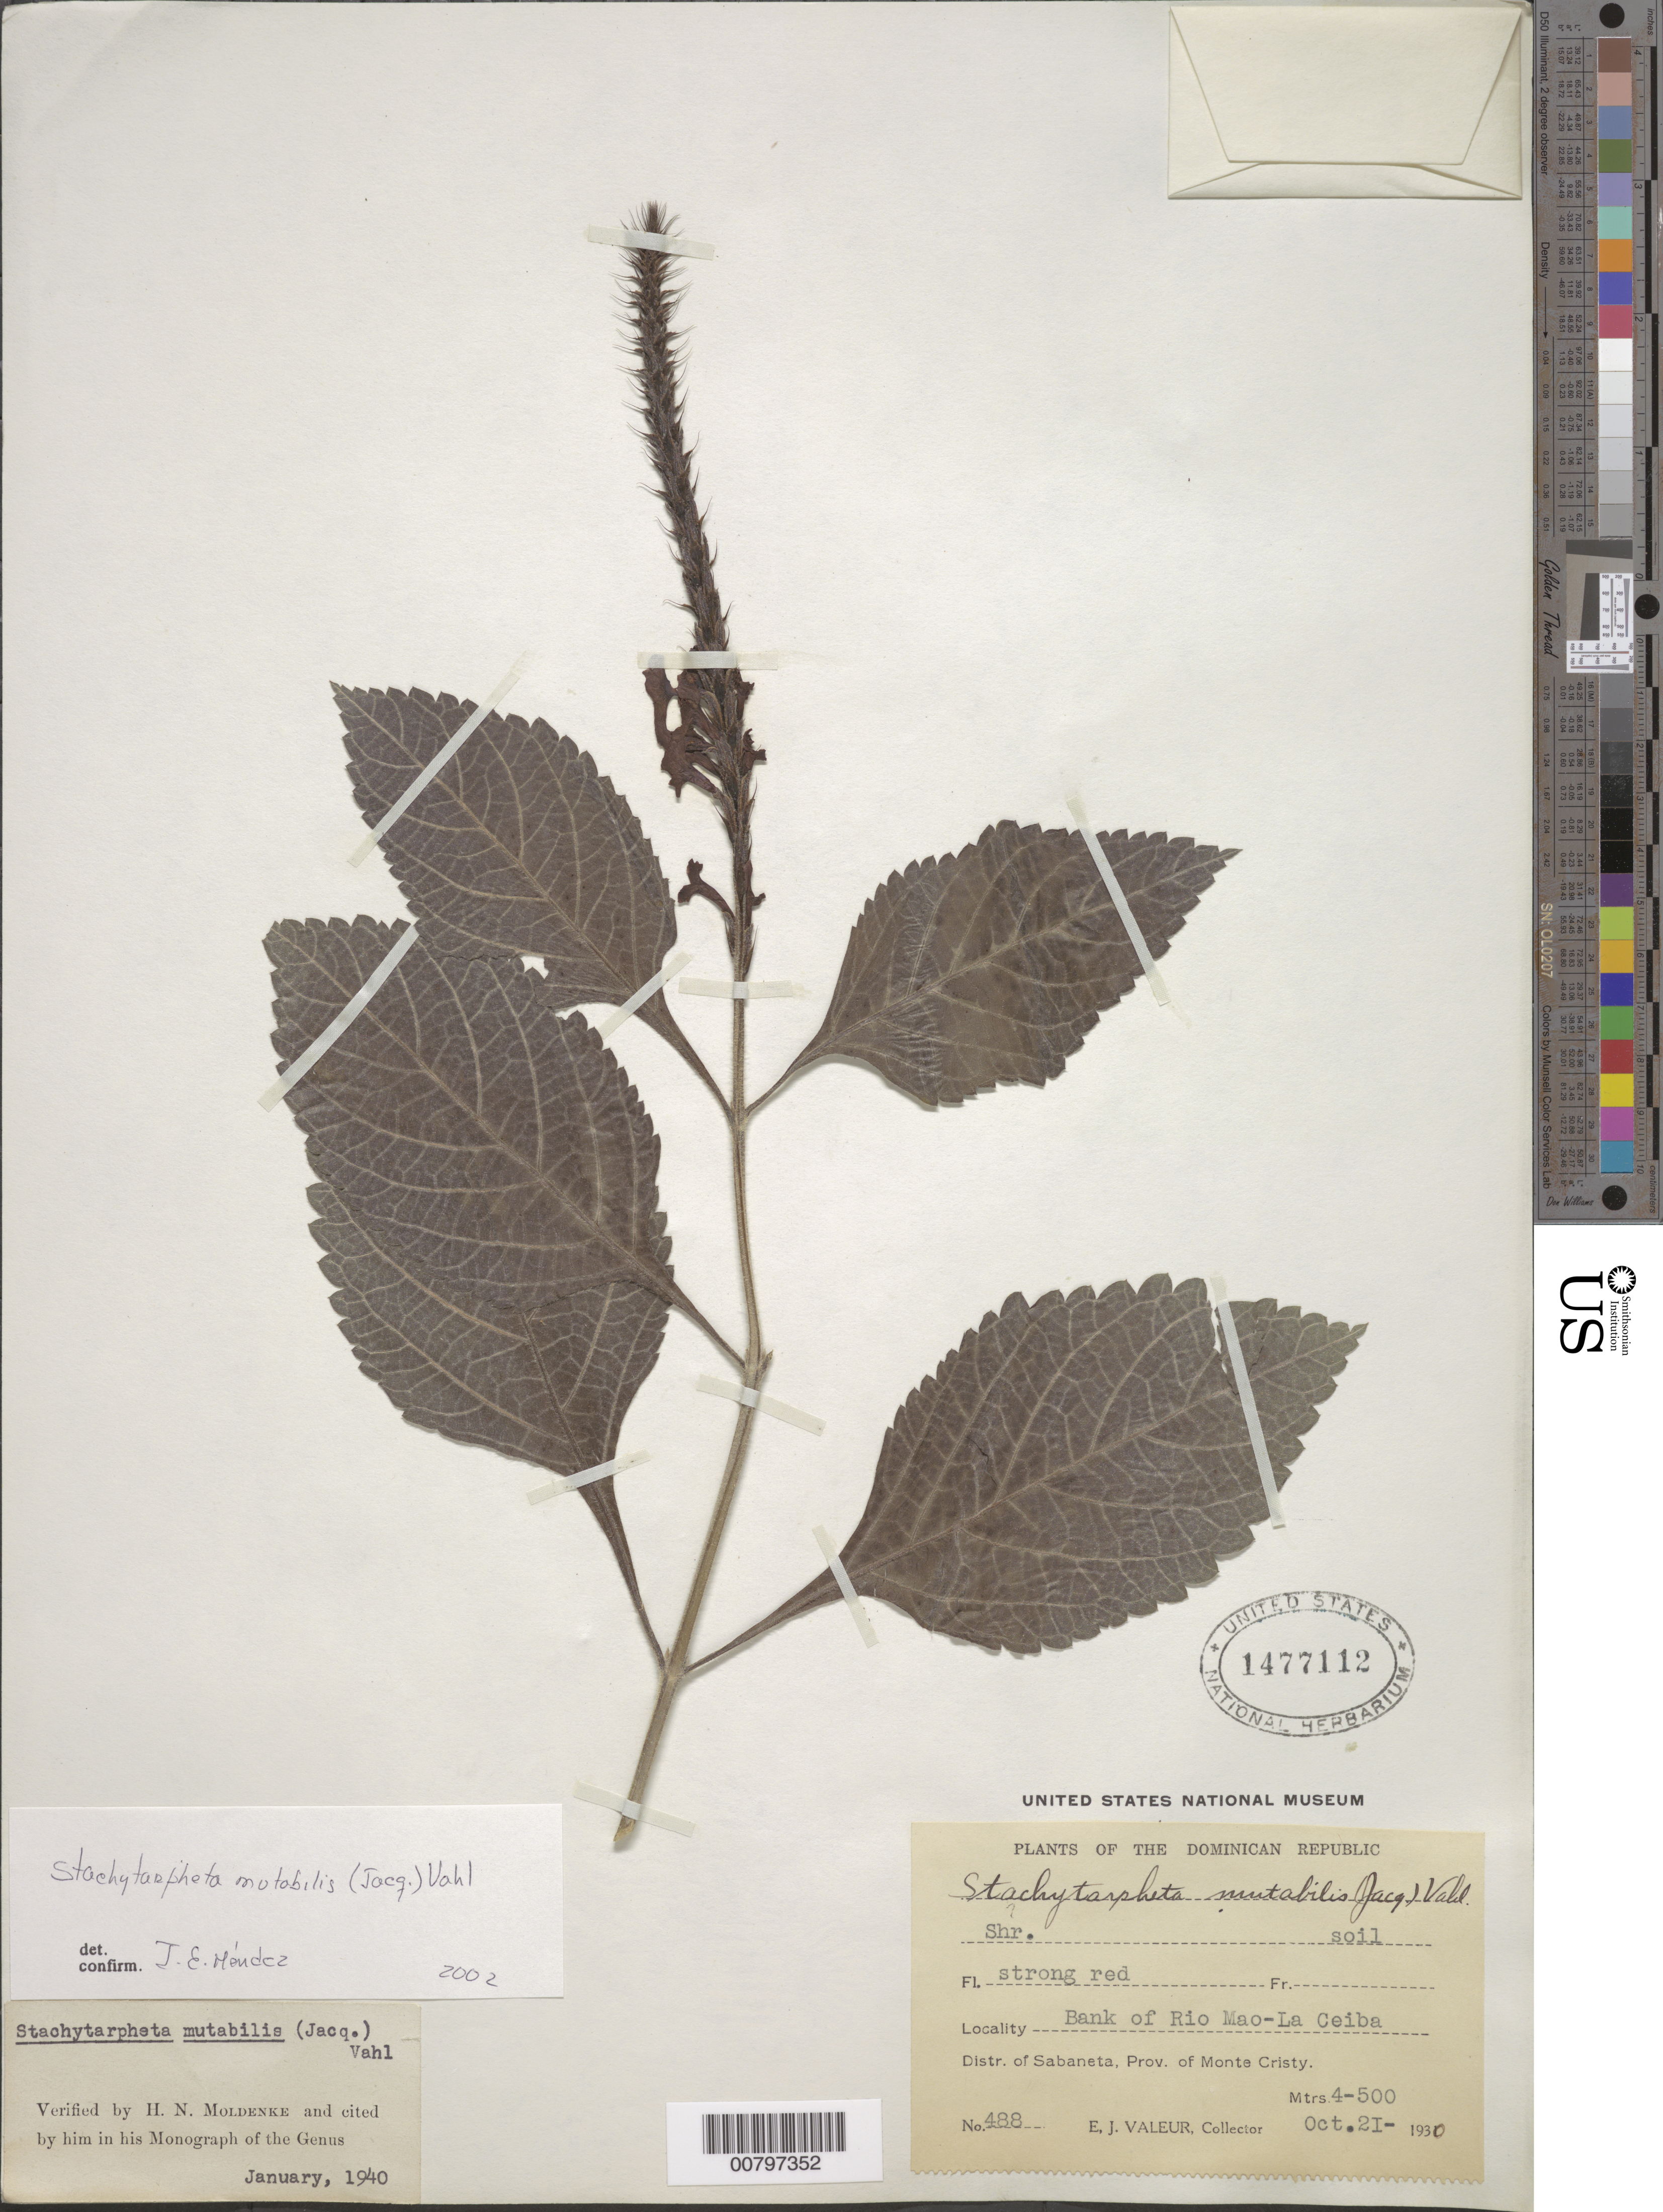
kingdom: Plantae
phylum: Tracheophyta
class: Magnoliopsida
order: Lamiales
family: Verbenaceae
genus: Stachytarpheta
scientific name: Stachytarpheta mutabilis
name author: (Jacq.) Vahl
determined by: Méndez, Isidro E., (HIPC)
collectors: E. Valeur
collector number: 488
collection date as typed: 21 Oct 1930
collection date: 1930-10-21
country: Dominican Republic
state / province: Monte Cristi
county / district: Sabaneta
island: Hispaniola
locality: Bank of Rio Mao-La Ceiba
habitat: Soil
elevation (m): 400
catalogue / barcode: US 1477112